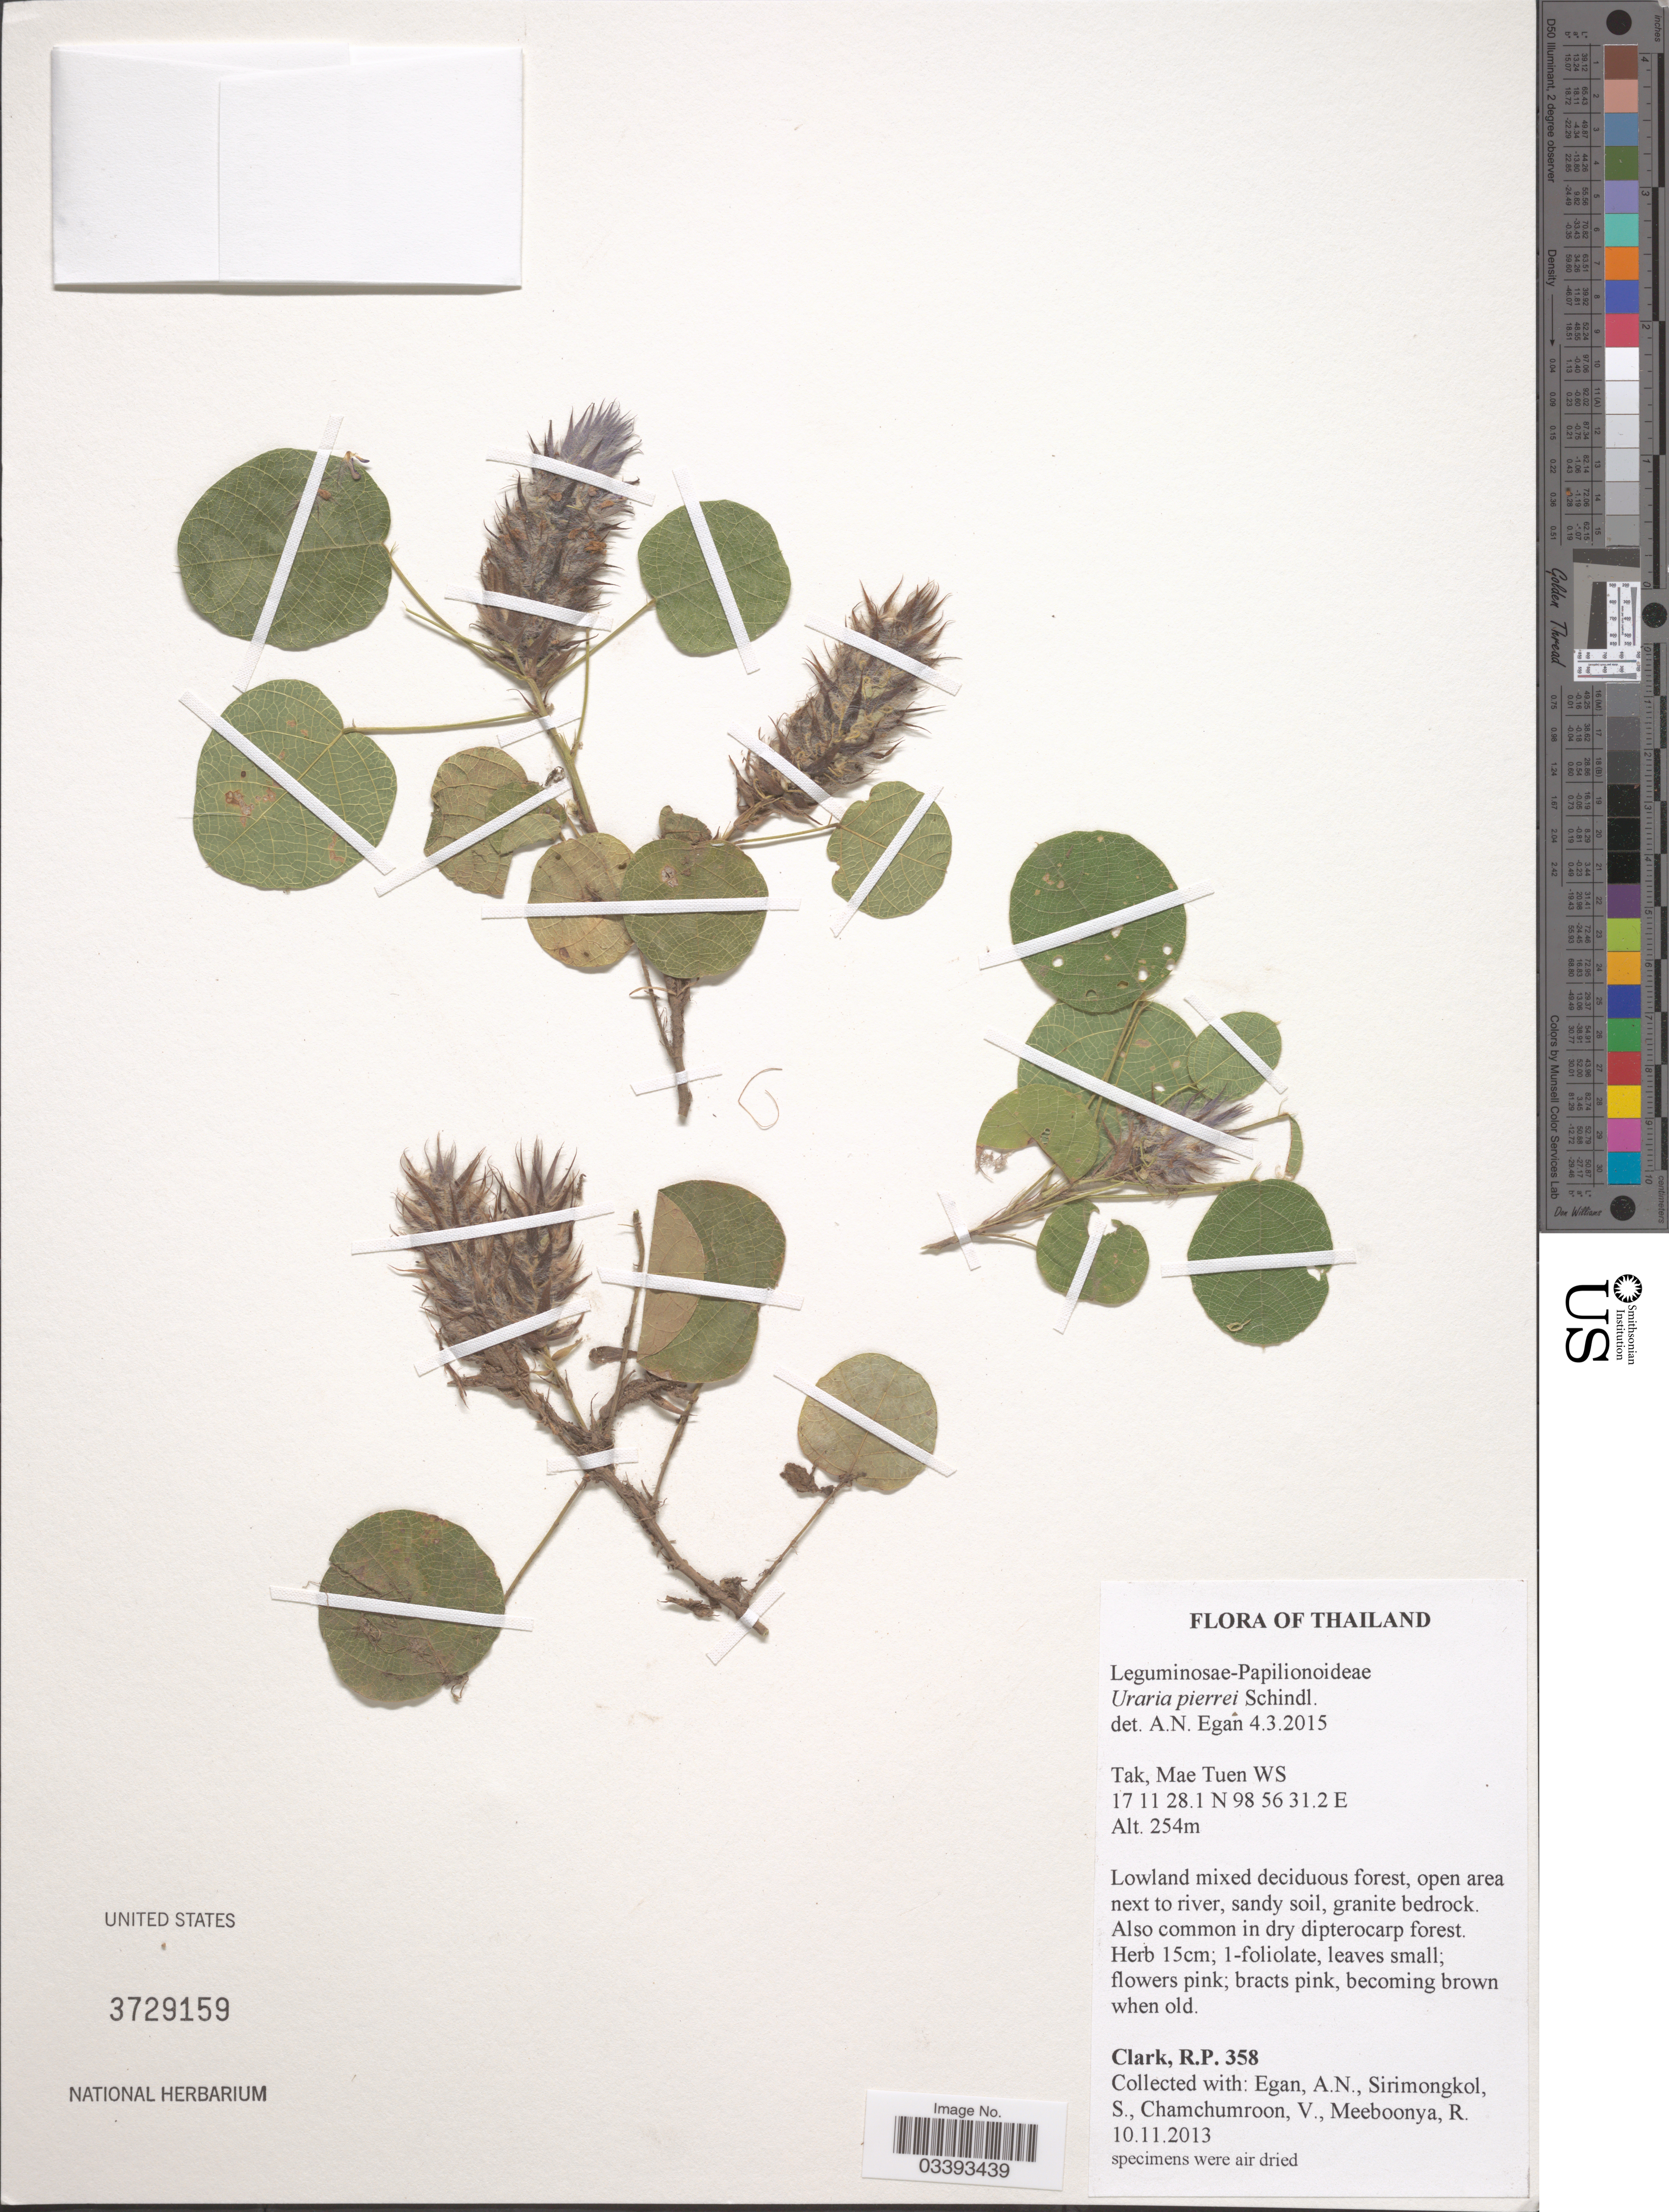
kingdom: Plantae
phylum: Tracheophyta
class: Magnoliopsida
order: Fabales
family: Fabaceae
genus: Uraria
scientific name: Uraria pierrei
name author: Schindl.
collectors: R. P. Clark, A. N. Egan, S. Sirimongkol, V. Chamchumroon & R. Meeboonya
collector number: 358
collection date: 2013-11-10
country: Thailand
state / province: Tak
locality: Mae Tuen WS.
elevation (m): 254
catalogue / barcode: US 3729159